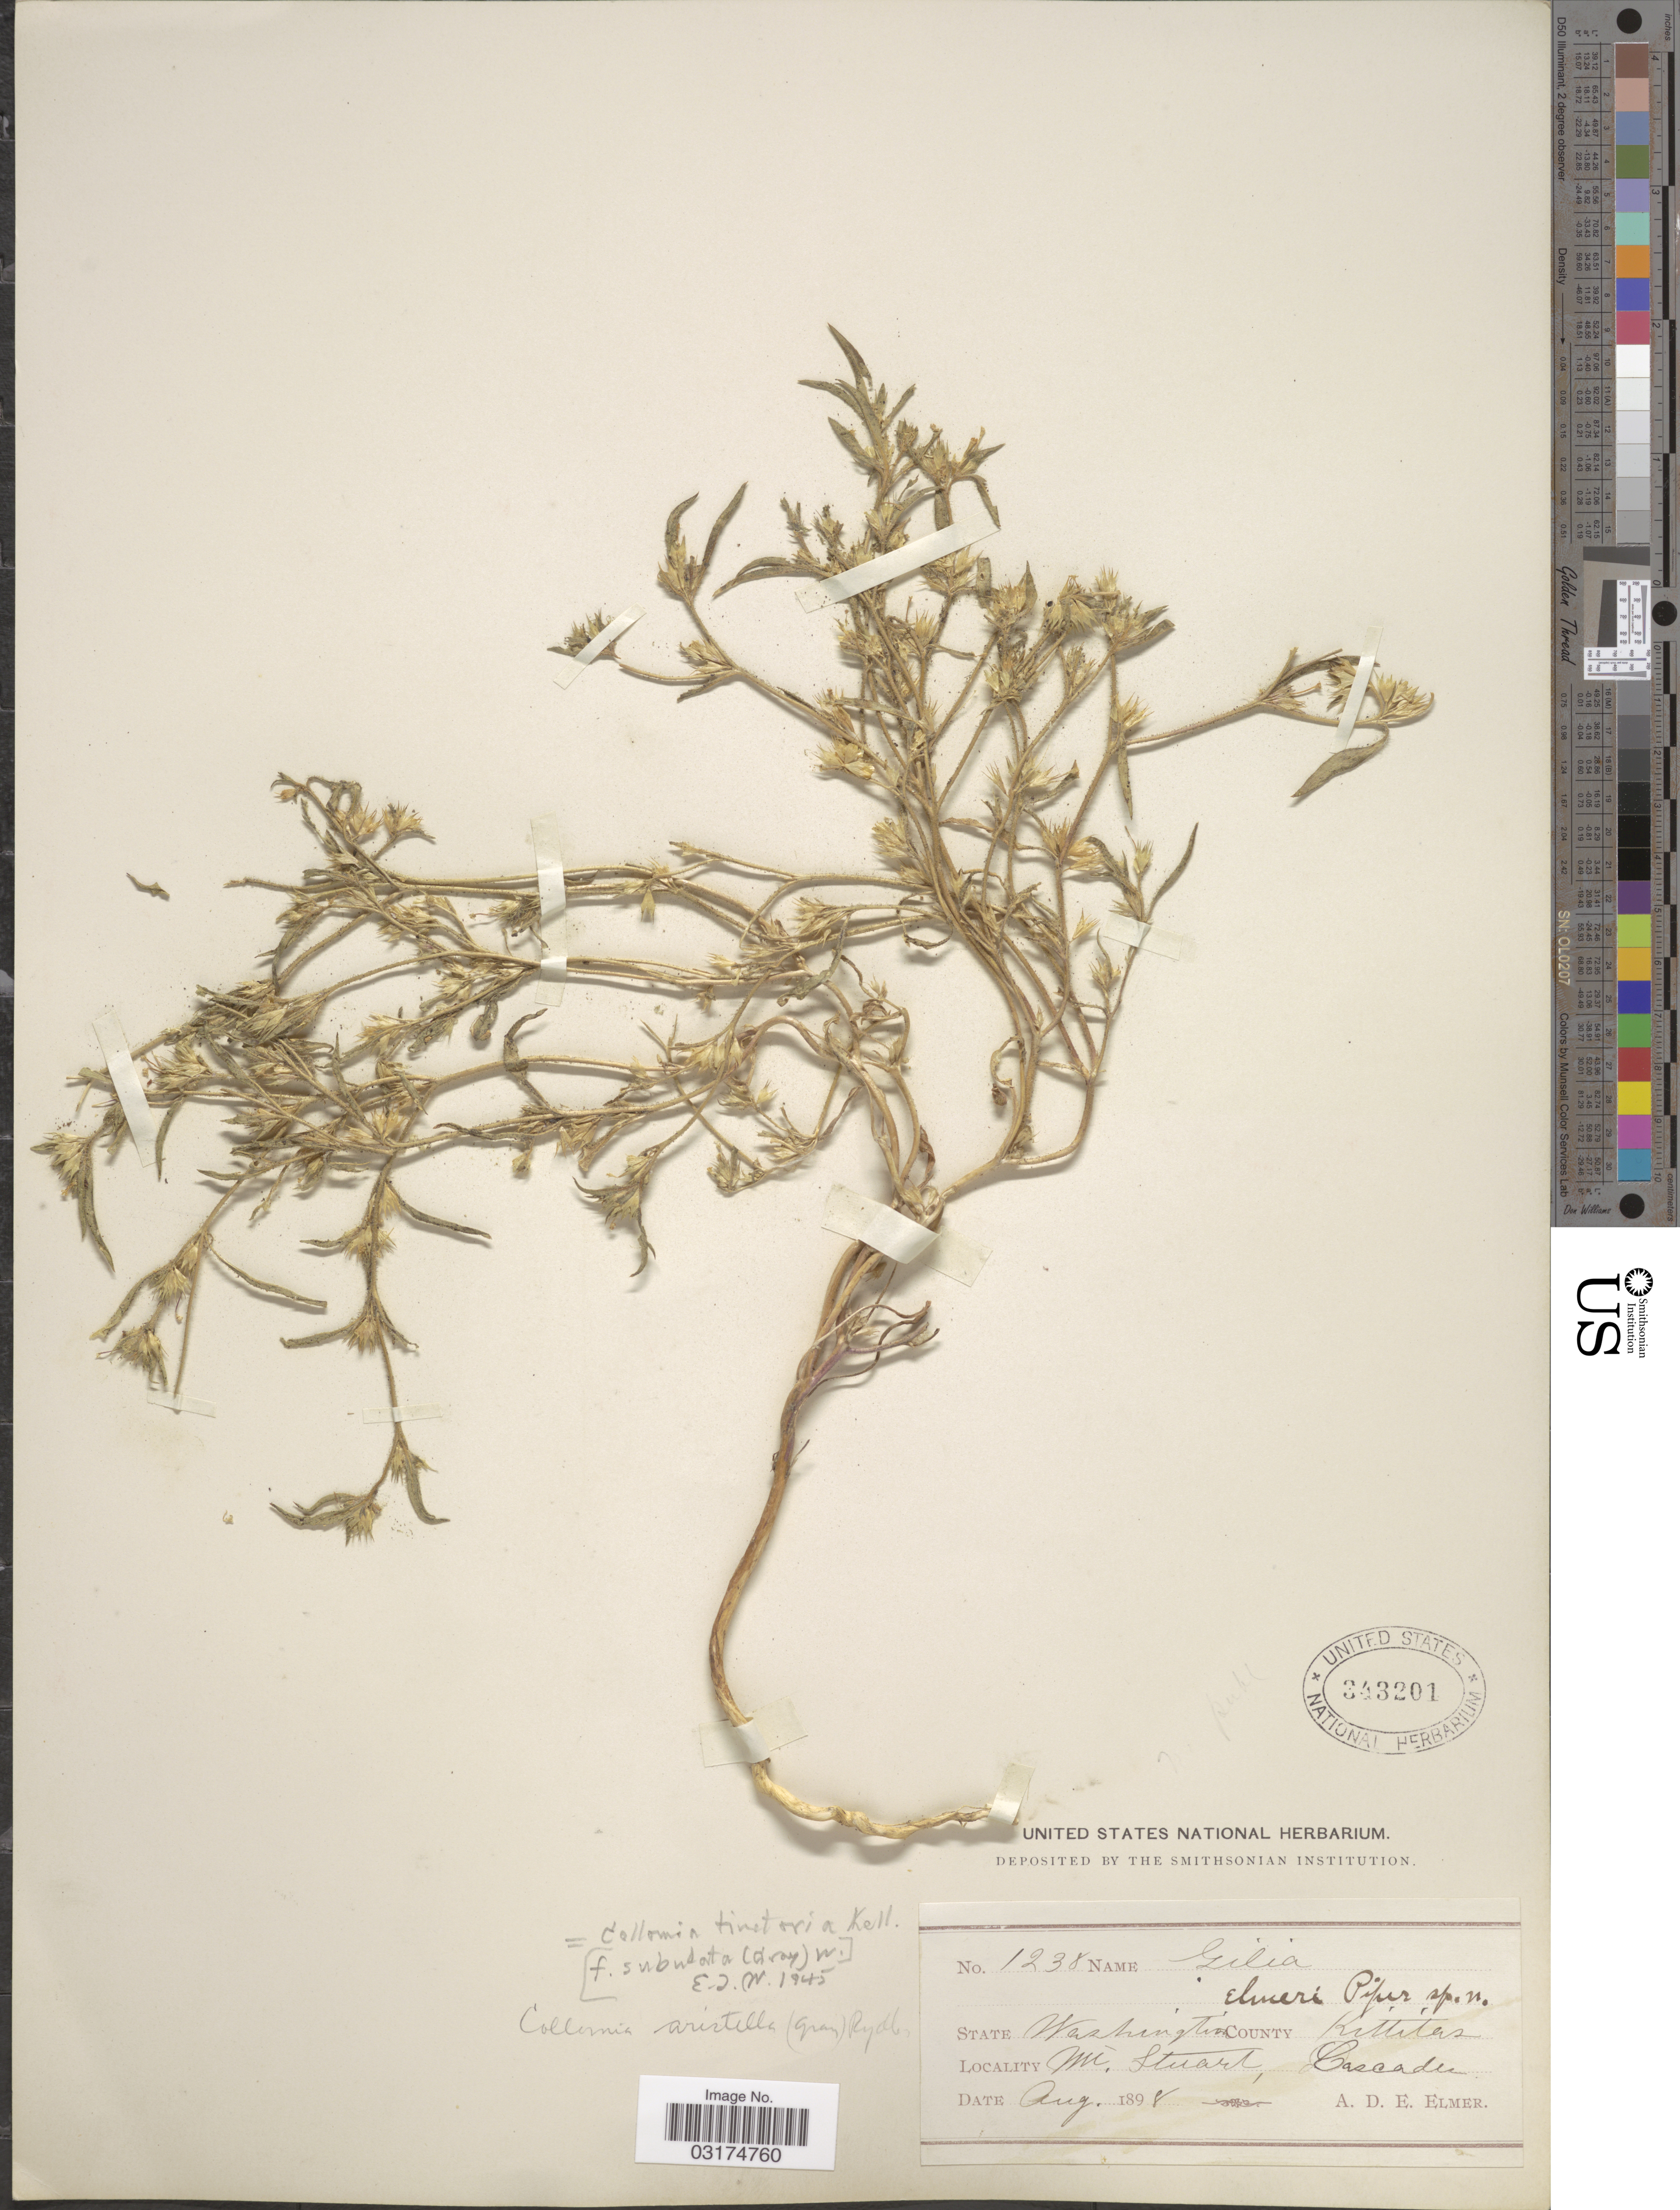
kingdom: Plantae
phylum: Tracheophyta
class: Magnoliopsida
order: Ericales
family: Polemoniaceae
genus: Collomia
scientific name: Collomia tinctoria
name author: Kellogg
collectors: A. D. E. Elmer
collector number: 1238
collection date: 1898-08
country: United States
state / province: Washington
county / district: Kittitas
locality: County Kittitas. Mt. Stuart, Cascade.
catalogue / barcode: US 343201